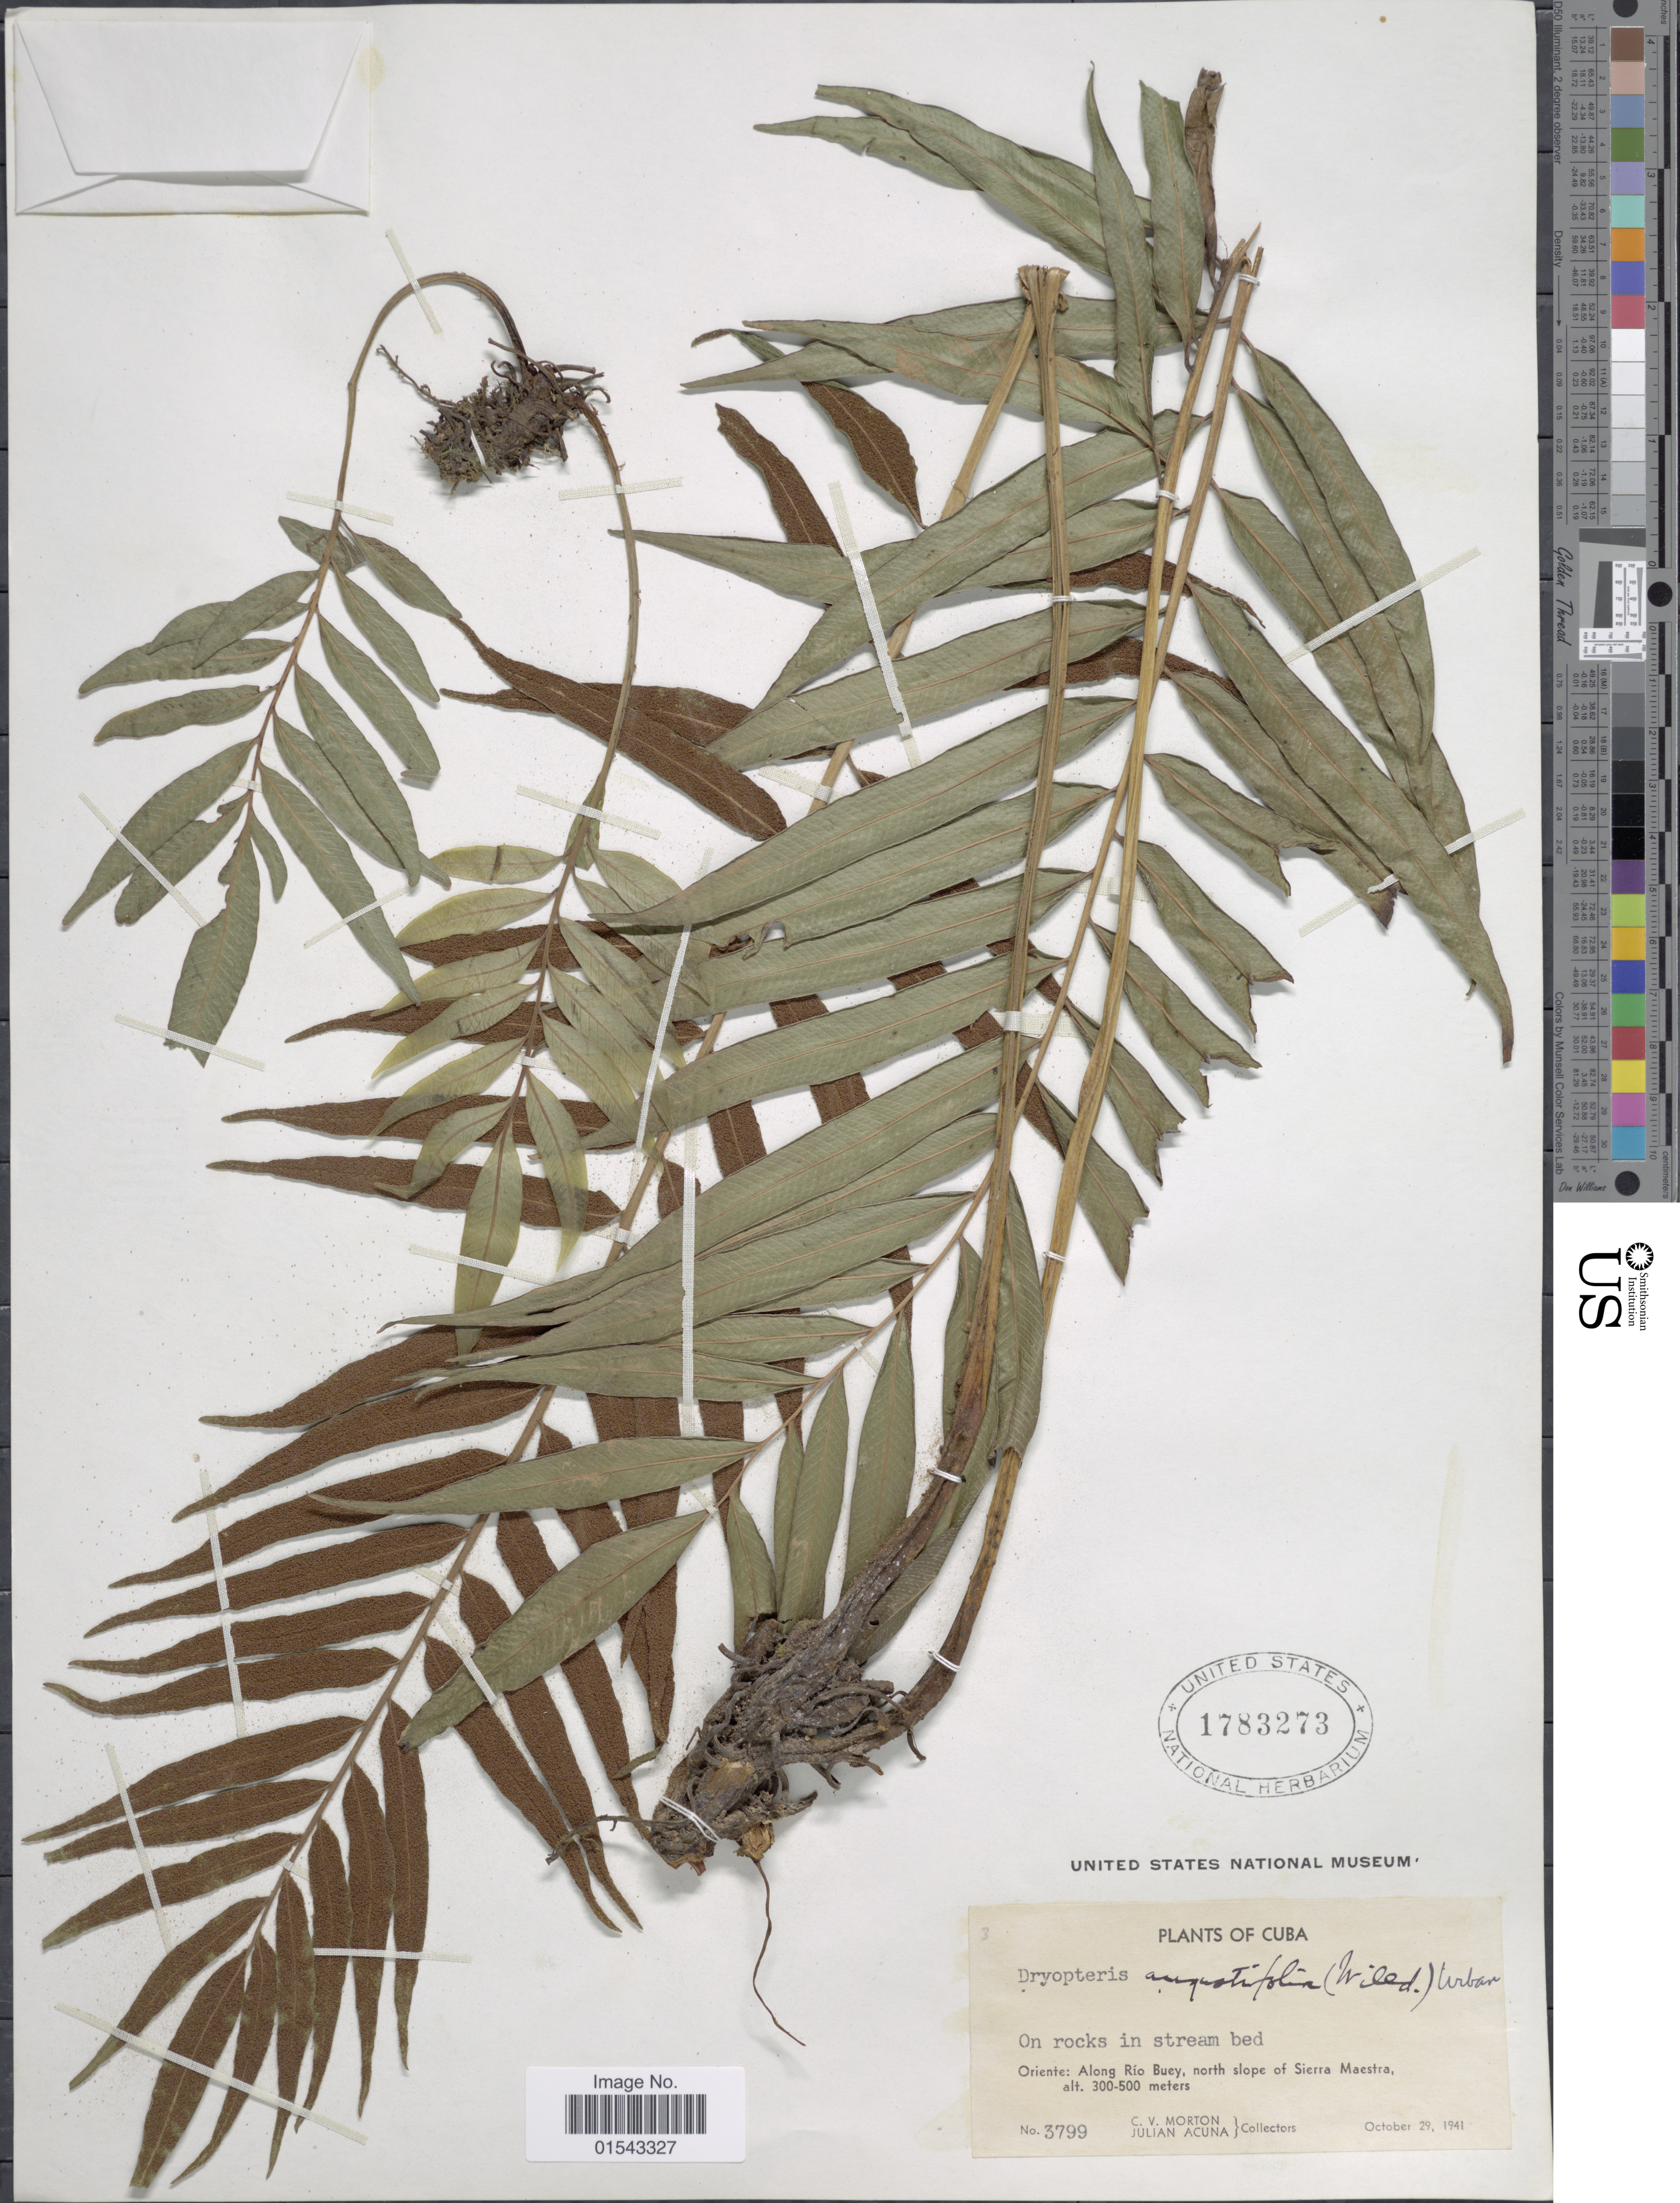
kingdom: Plantae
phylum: Tracheophyta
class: Polypodiopsida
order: Polypodiales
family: Thelypteridaceae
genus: Meniscium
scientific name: Meniscium angustifolium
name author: Willd.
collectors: C. V. Morton & J. B. Acuña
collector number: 3799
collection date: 1941-10-29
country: Cuba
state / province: Oriente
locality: Cuba, Oriente: along Rio Buey, north slope of Sierra Maestra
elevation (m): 300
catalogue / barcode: US 1783273